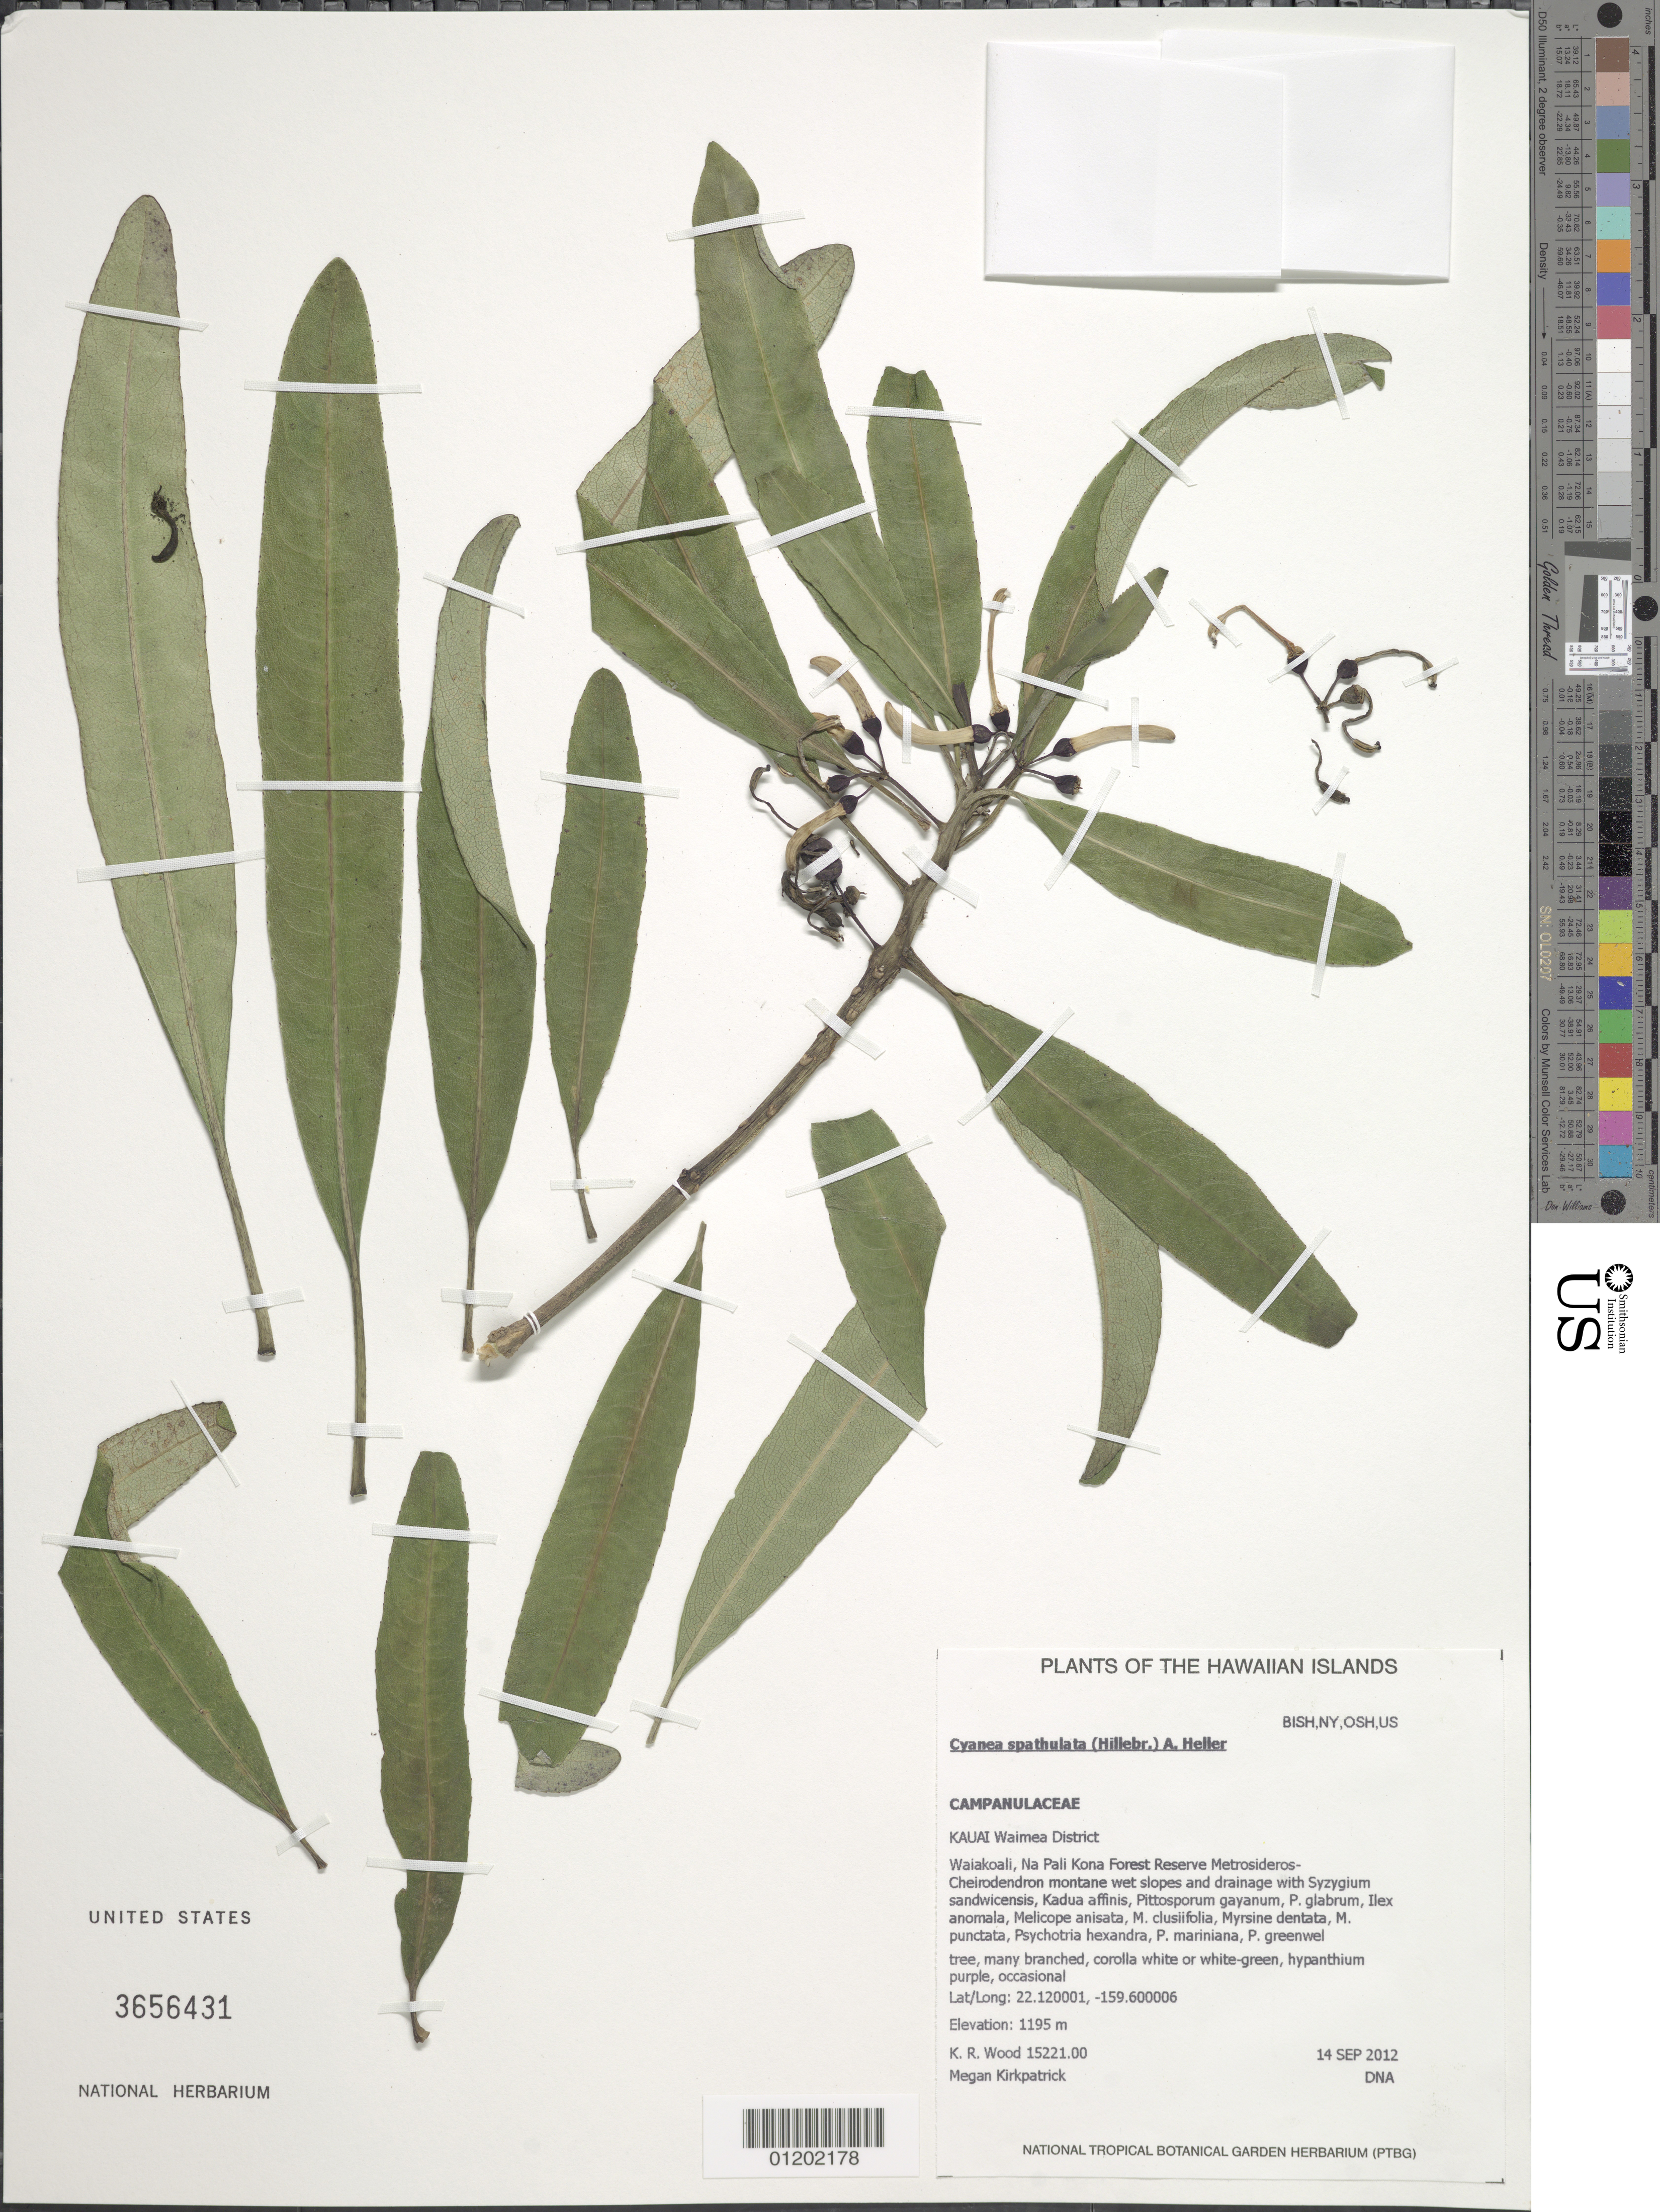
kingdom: Plantae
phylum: Tracheophyta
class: Magnoliopsida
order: Asterales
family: Campanulaceae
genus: Cyanea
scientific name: Cyanea spathulata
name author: (Hillebr.) A. Heller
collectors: K. R. Wood & M. Kirkpatrick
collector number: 15221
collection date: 2012-09-14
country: United States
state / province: Hawaii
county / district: Kauai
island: Kaua'i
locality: Waimea District, Waiakoaki, Na Pali Kona Forest Reserve.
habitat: Montane wet slopes.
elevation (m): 1195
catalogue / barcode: US 3656431